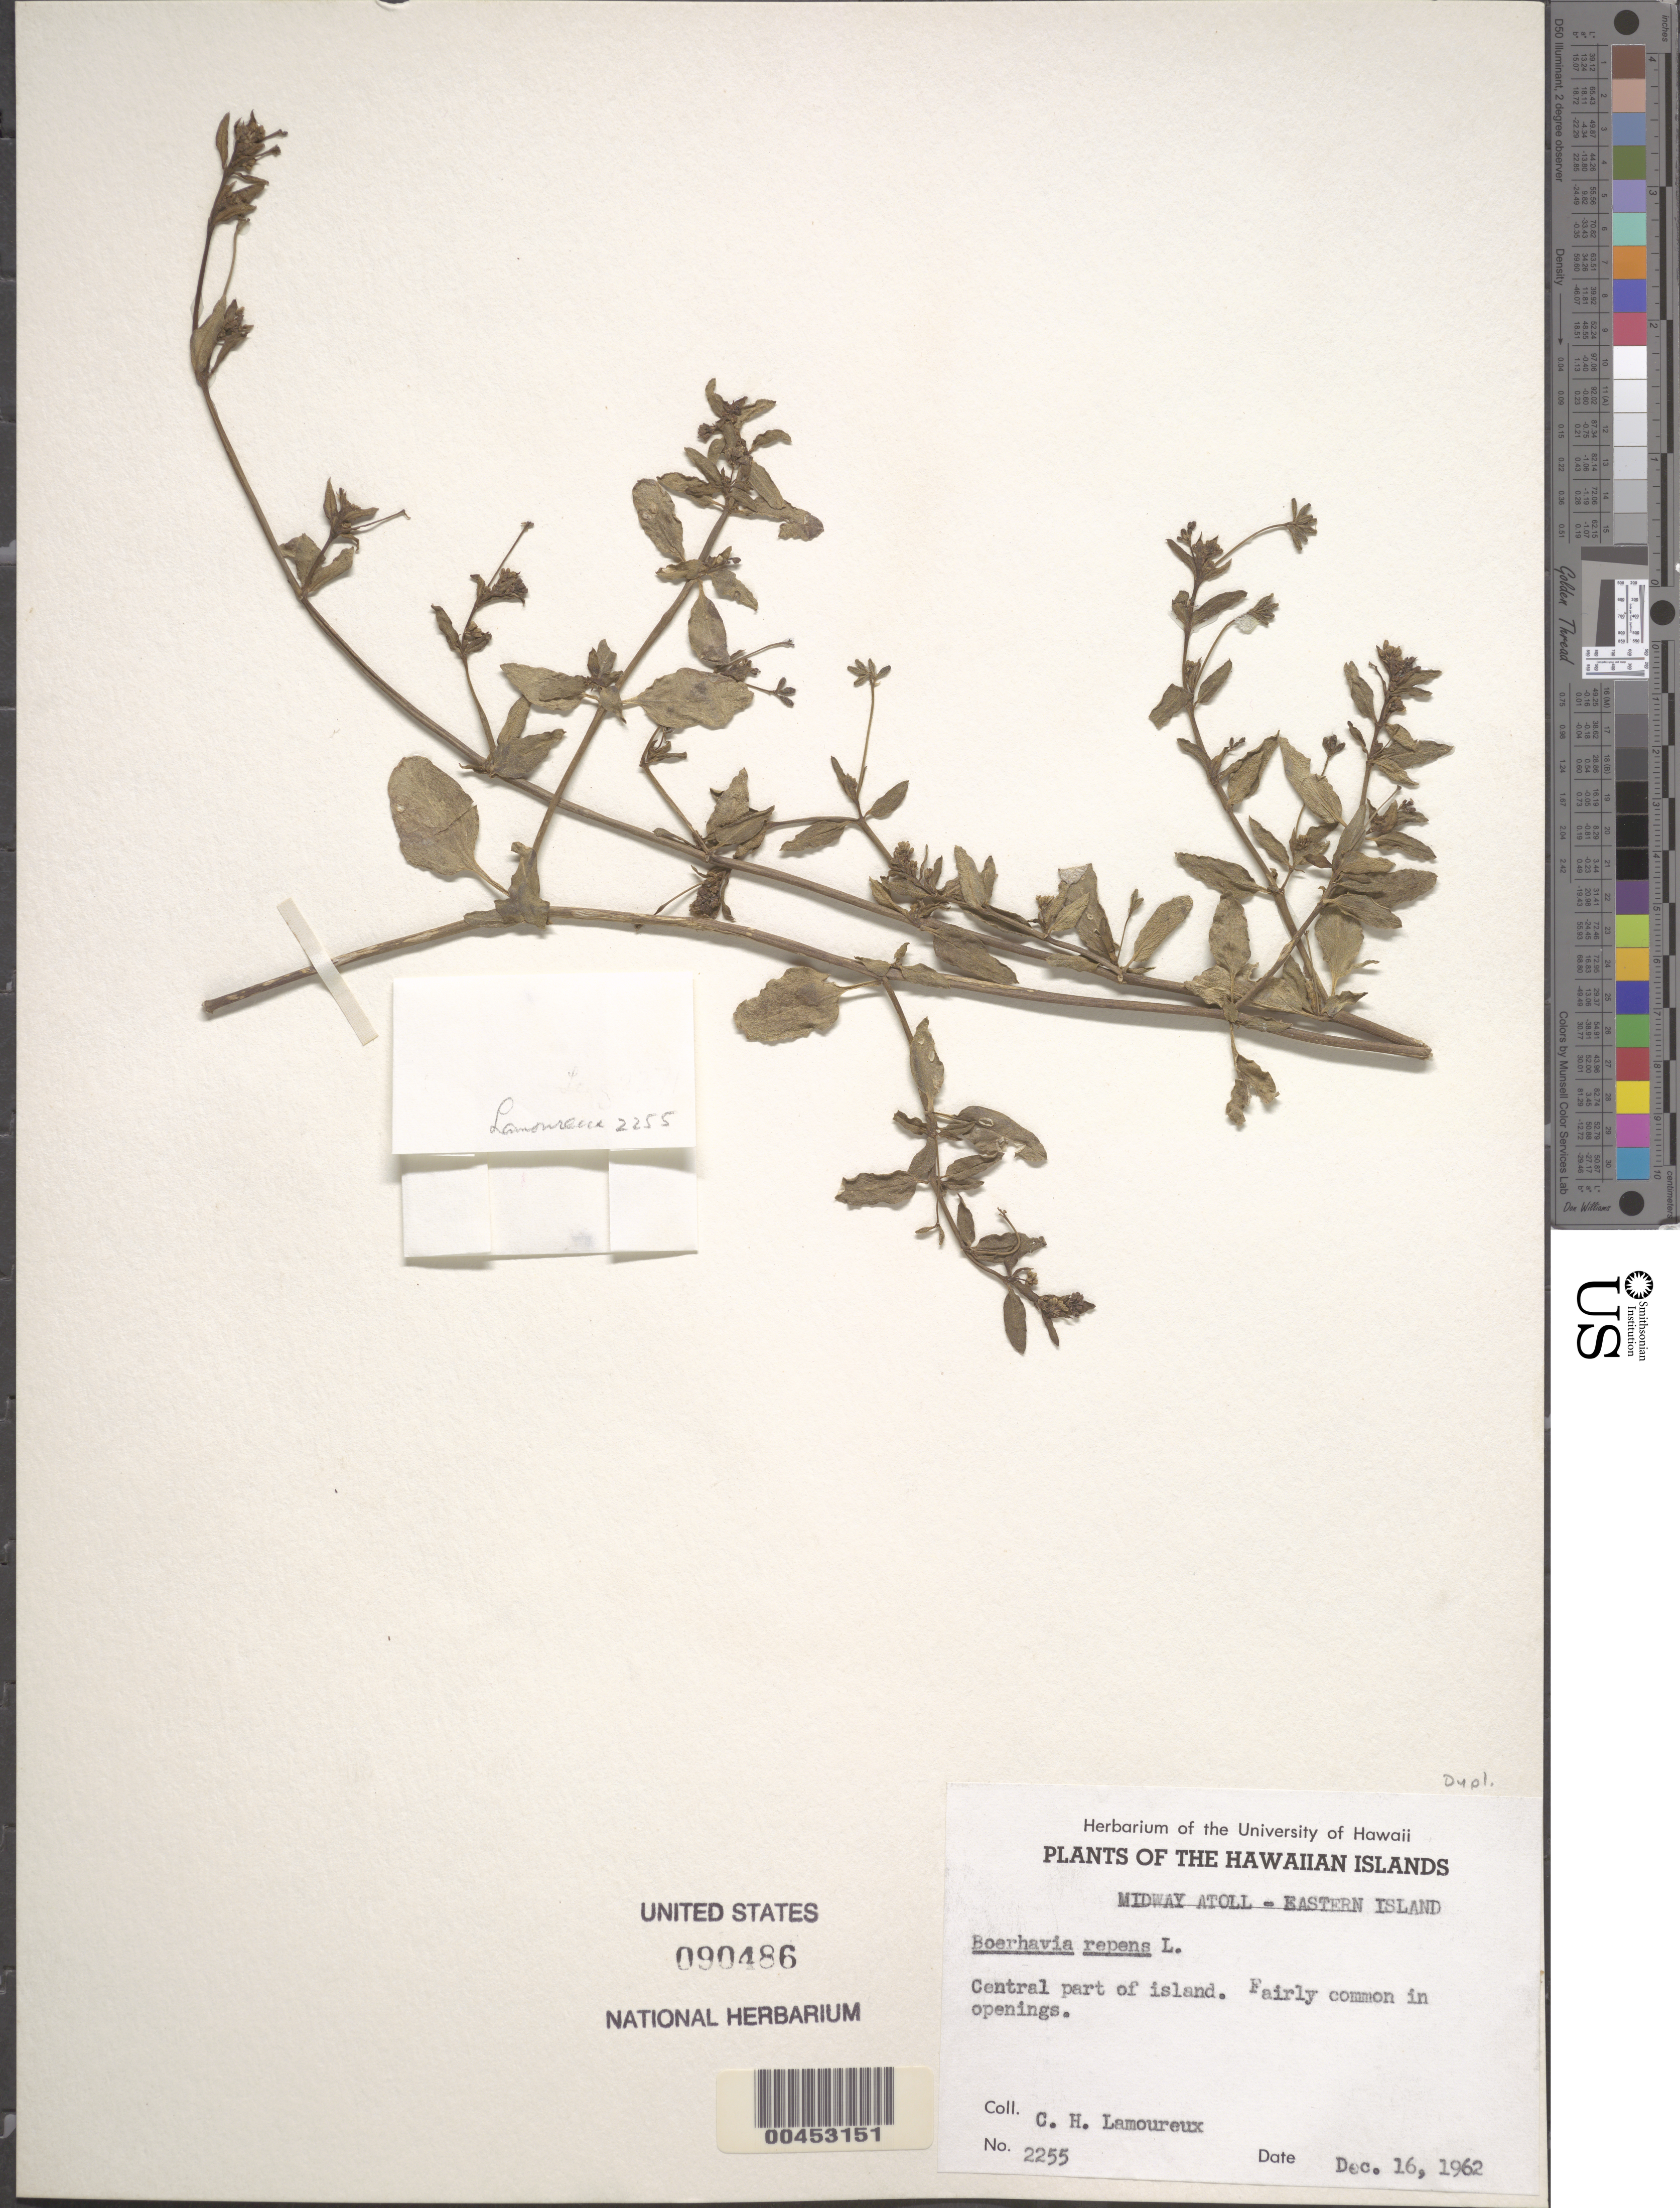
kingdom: Plantae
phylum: Tracheophyta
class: Magnoliopsida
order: Caryophyllales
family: Nyctaginaceae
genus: Boerhavia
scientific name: Boerhavia repens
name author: L.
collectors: C. H. Lamoureux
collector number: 2255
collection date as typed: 16 Dec 1962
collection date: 1962-12-16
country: United States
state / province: Hawaii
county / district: Kauai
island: Kaua'i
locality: Central part of island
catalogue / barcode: US 90486